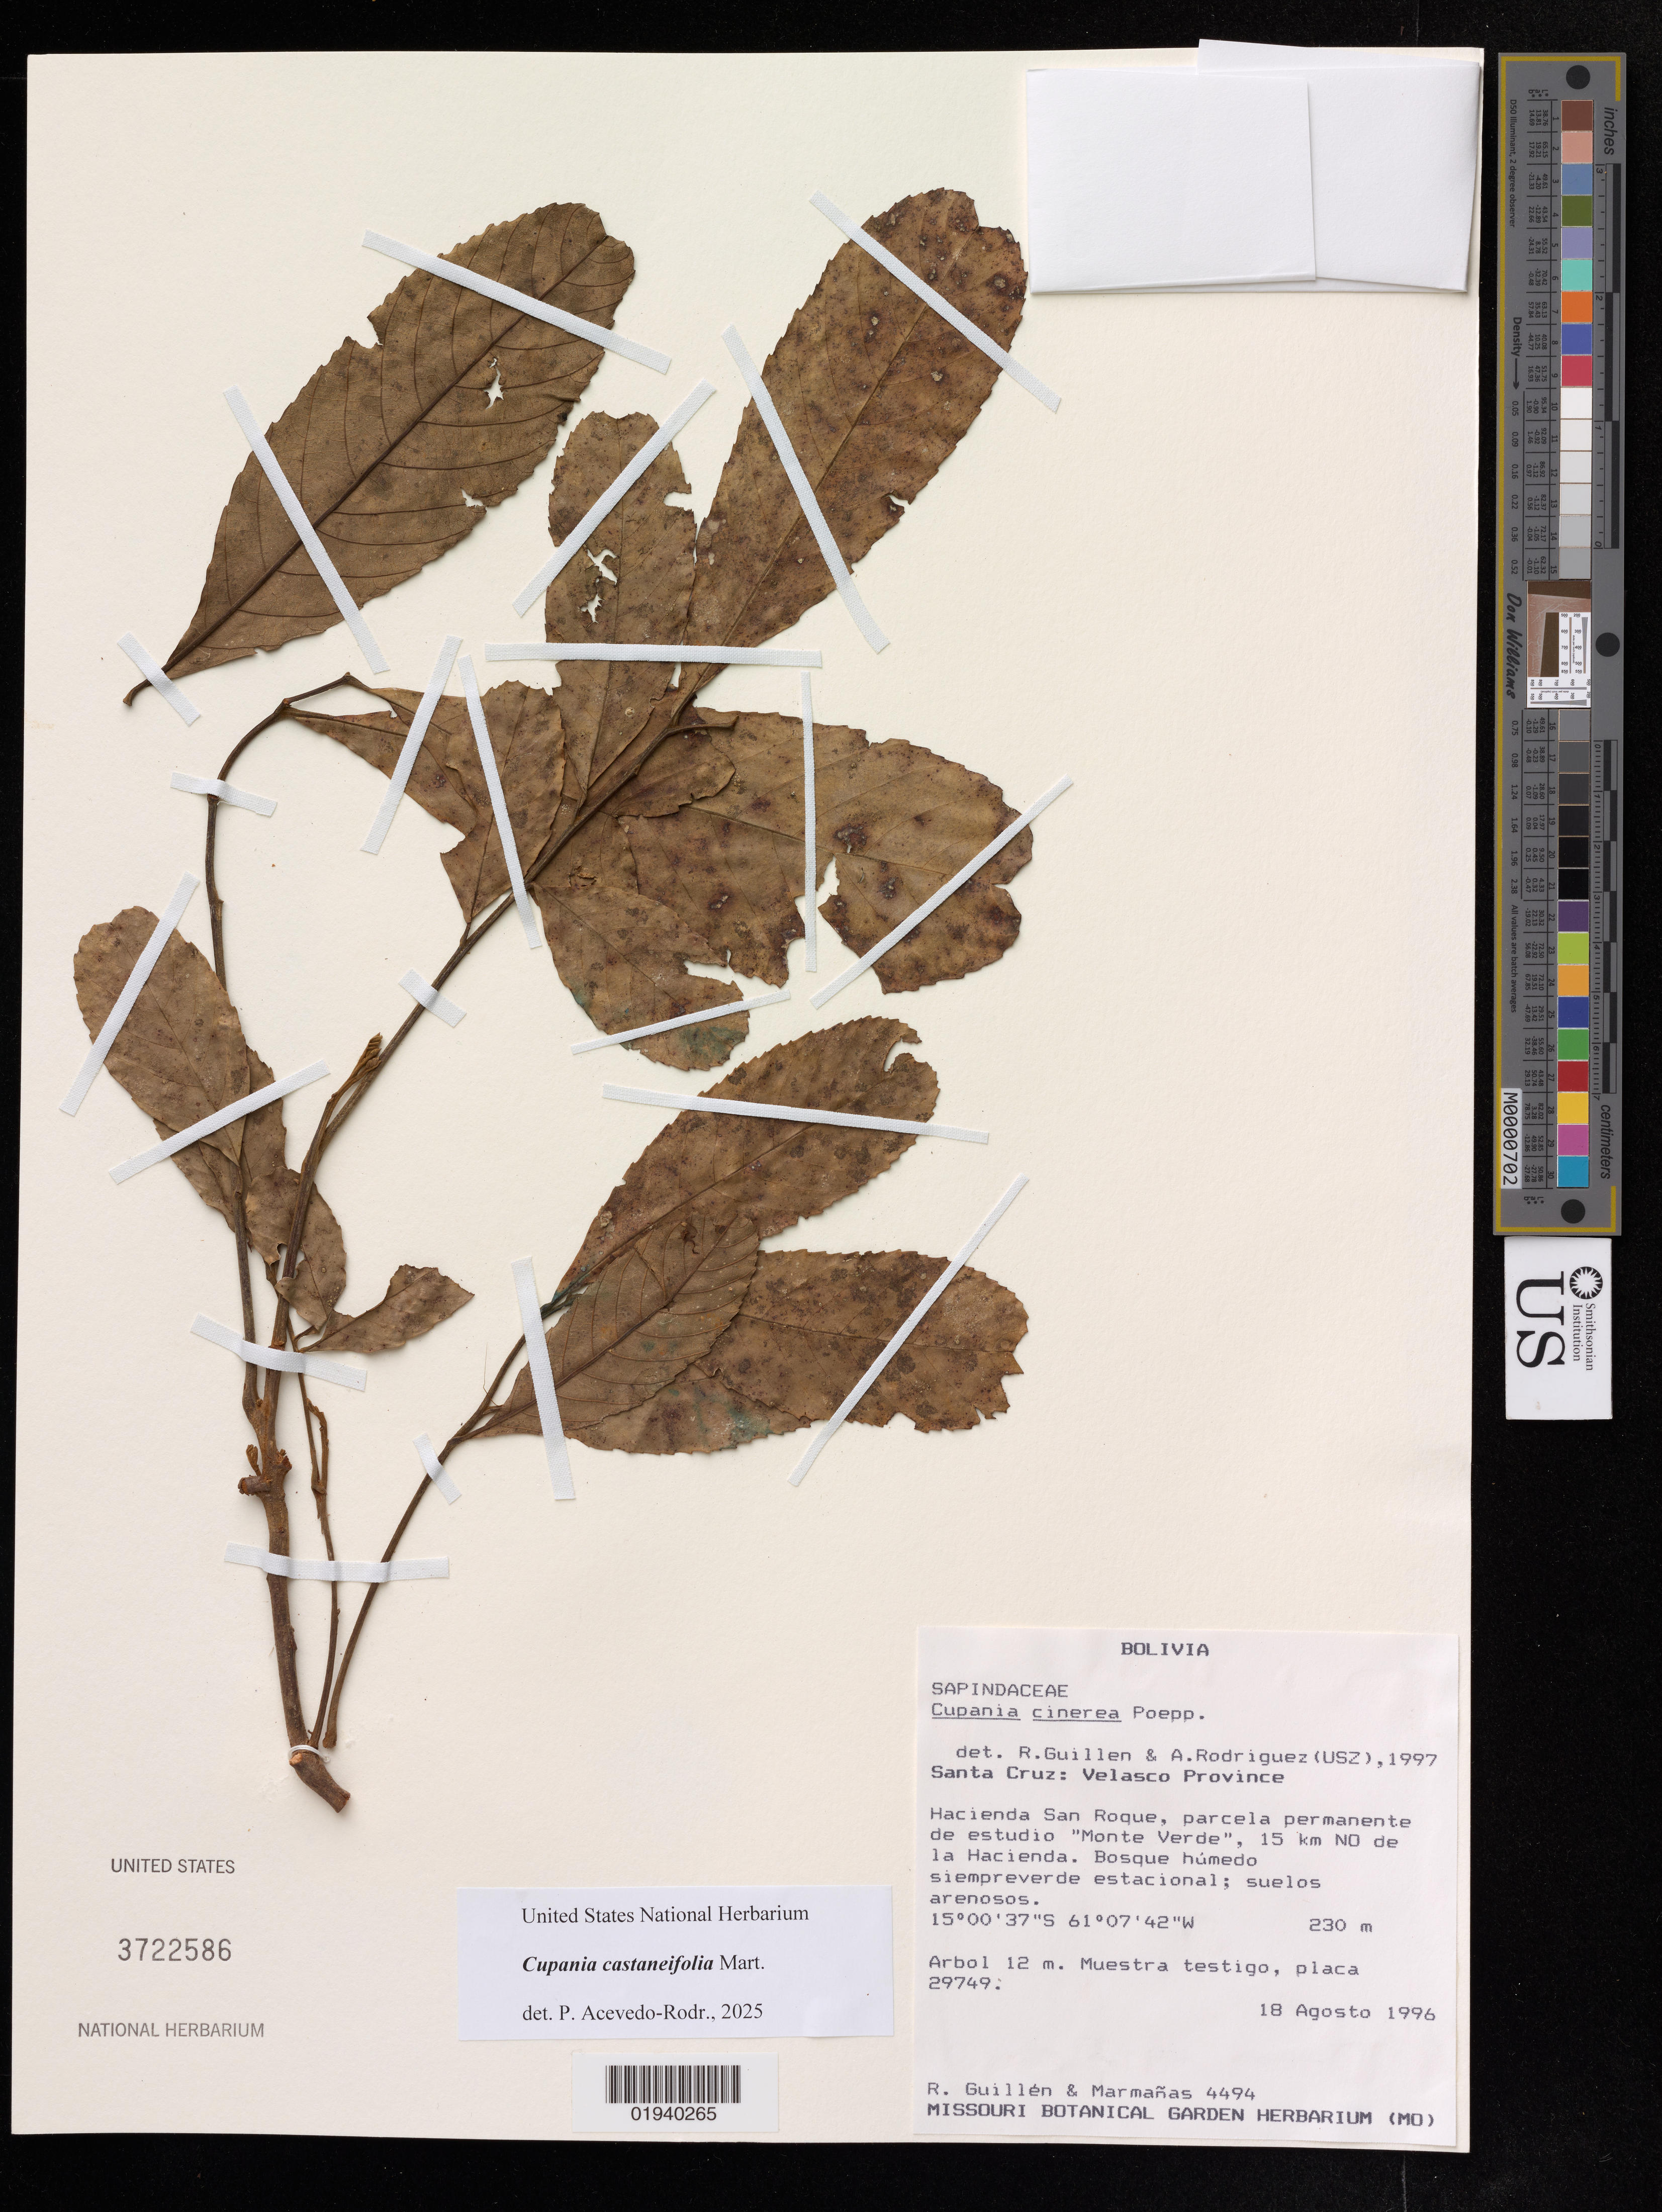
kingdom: Plantae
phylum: Tracheophyta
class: Magnoliopsida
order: Sapindales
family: Sapindaceae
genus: Cupania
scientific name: Cupania castaneifolia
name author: Mart.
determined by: Acevedo-Rodriguez, P., (US), Smithsonian Institution - National Museum of Natural History (UNITED STATES)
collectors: R. Guillen & M. Marmañas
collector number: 4494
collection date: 1996-08-18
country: Bolivia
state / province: Santa Cruz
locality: Velasco Province. Parcela permanente de estudio "Monte Verde", 15 km NO de la Hacienda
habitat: Bosque húmedo siempreverde estacional; suelos arenosos. Muestra testigo, placa 29749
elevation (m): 230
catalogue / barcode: US 3722586